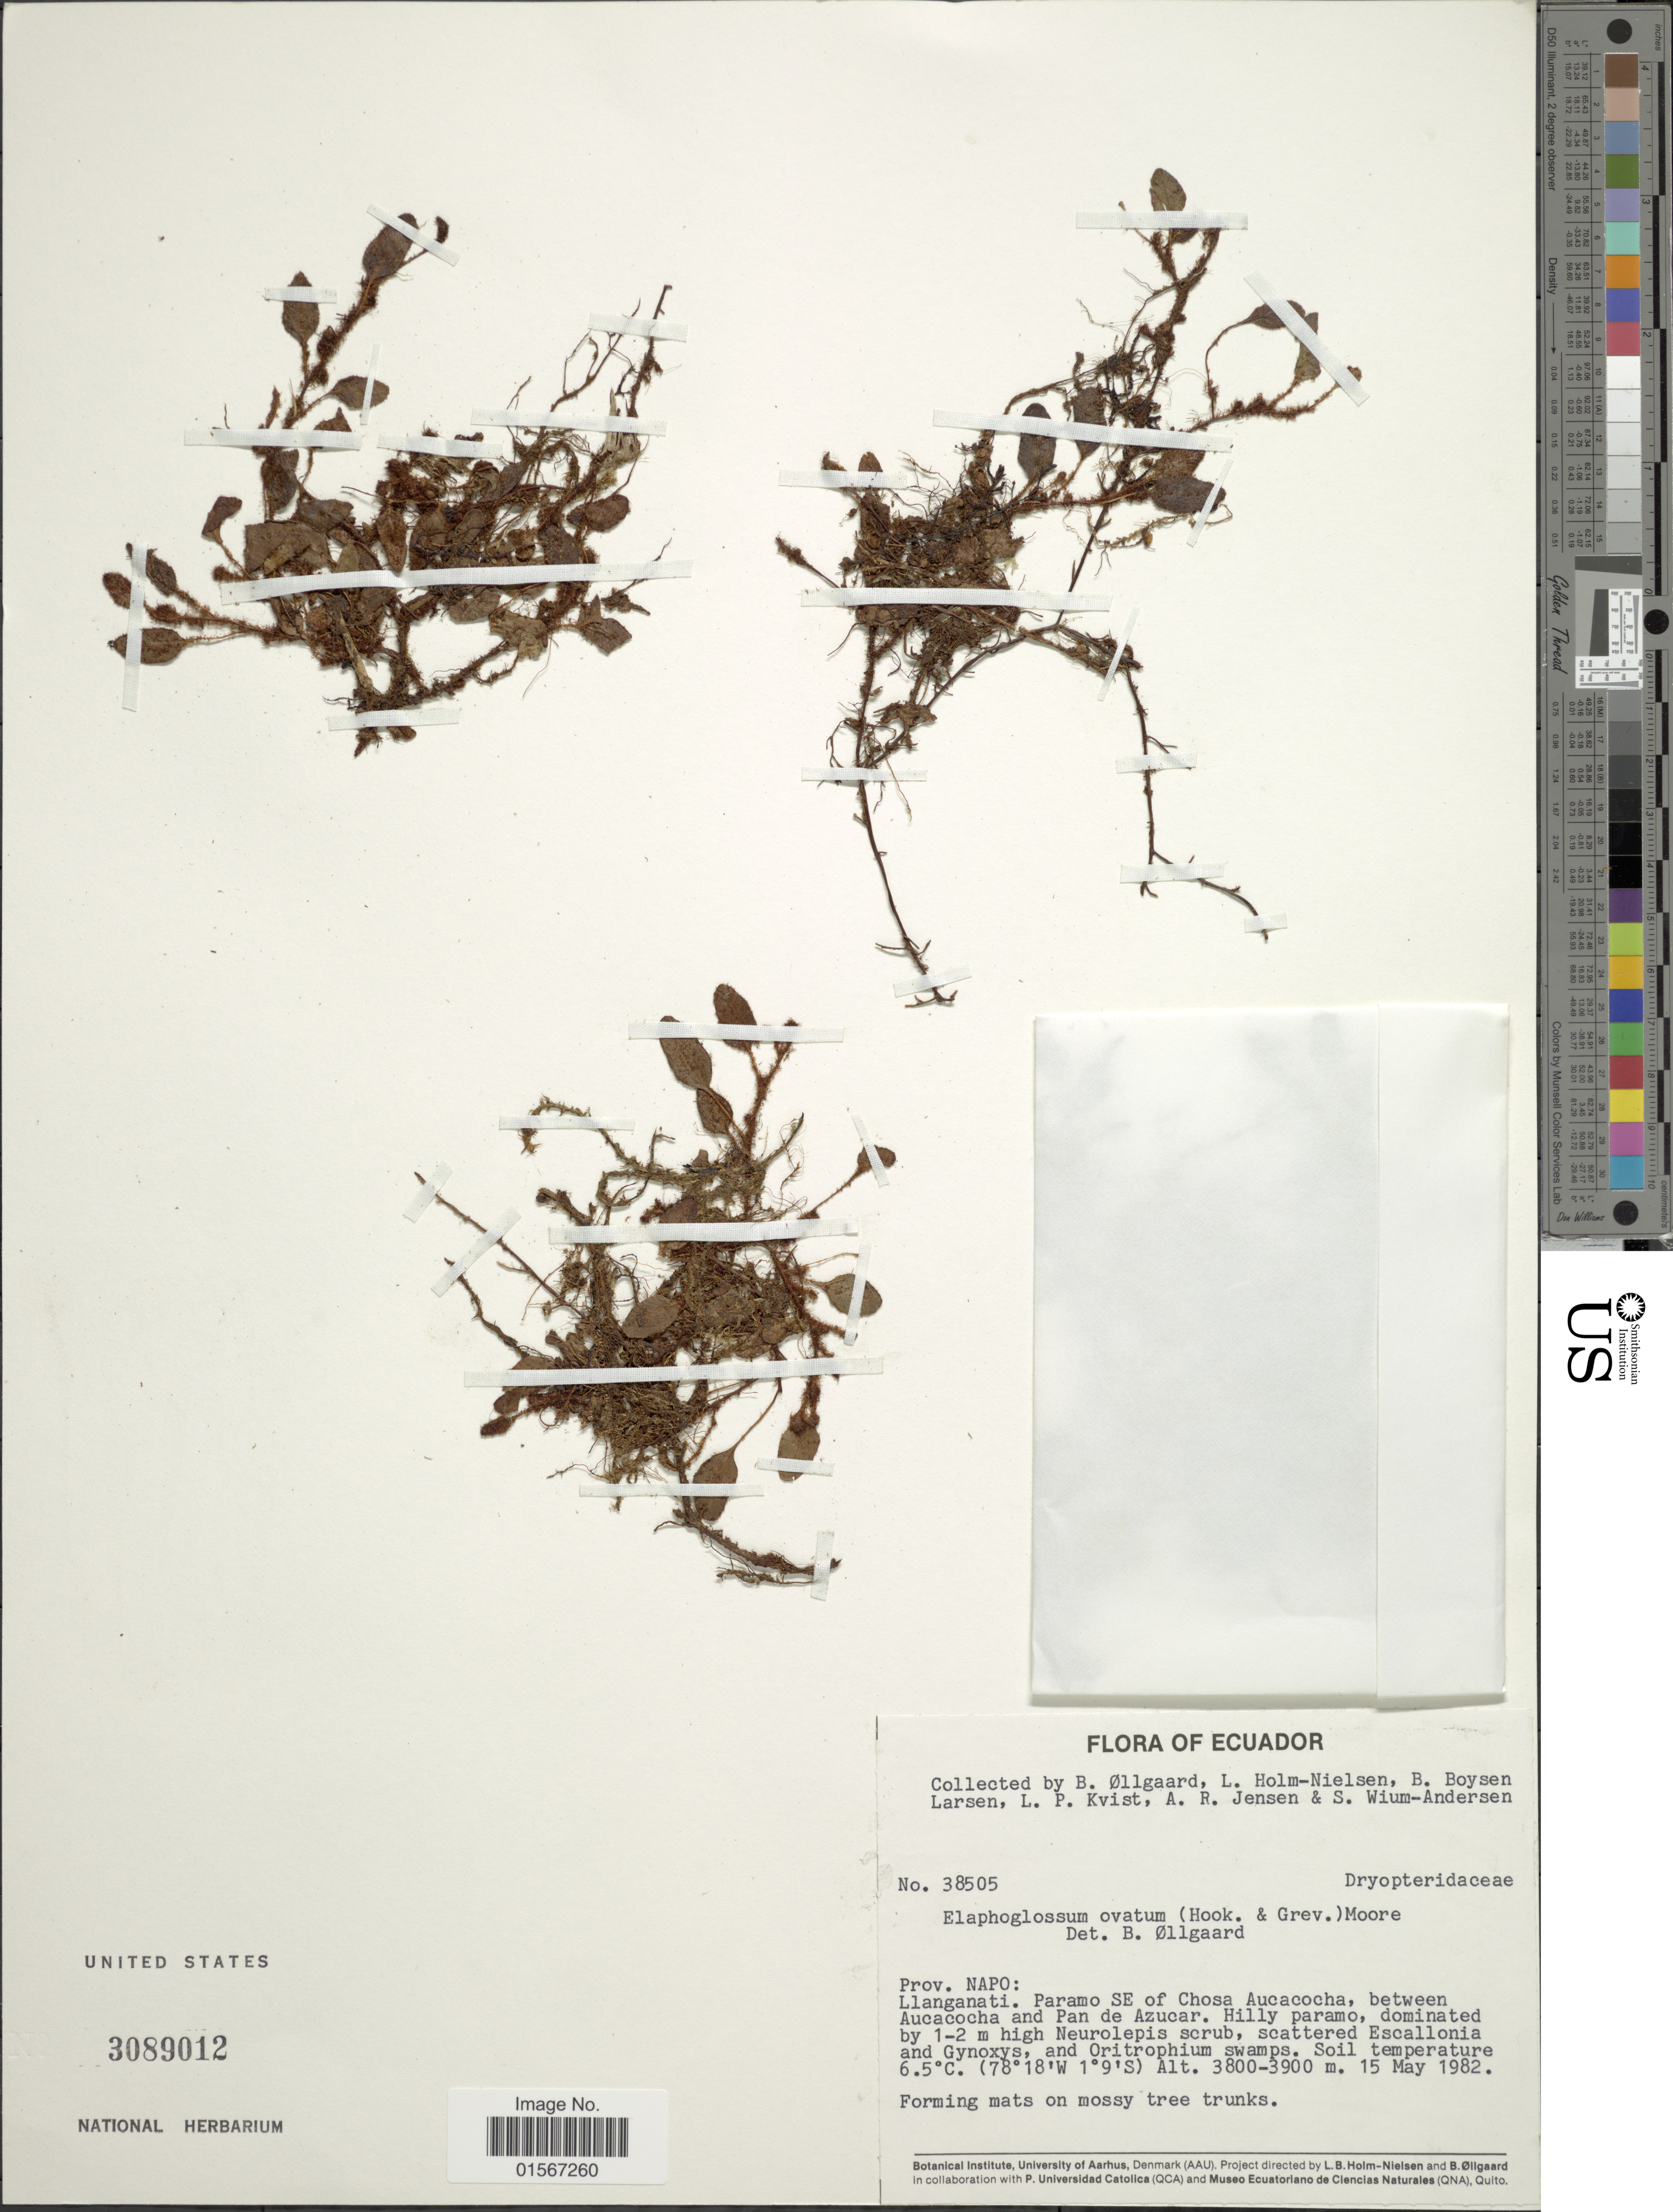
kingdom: Plantae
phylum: Tracheophyta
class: Polypodiopsida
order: Polypodiales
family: Dryopteridaceae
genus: Elaphoglossum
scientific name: Elaphoglossum ovatum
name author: (Hook. & Grev.) T. Moore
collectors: B. Øllgaard, L. B. Holm-Nielsen, B. Boysen Larsen, L. P. Kvist & et al.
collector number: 38505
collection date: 1982-05-15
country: Ecuador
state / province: Napo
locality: Ecuador, Prov. Napo: Llanganati. Paramo SE of Chosa Aucacocha, between Aucacocha and Pan de Azucar.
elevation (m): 3800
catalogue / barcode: US 3089012